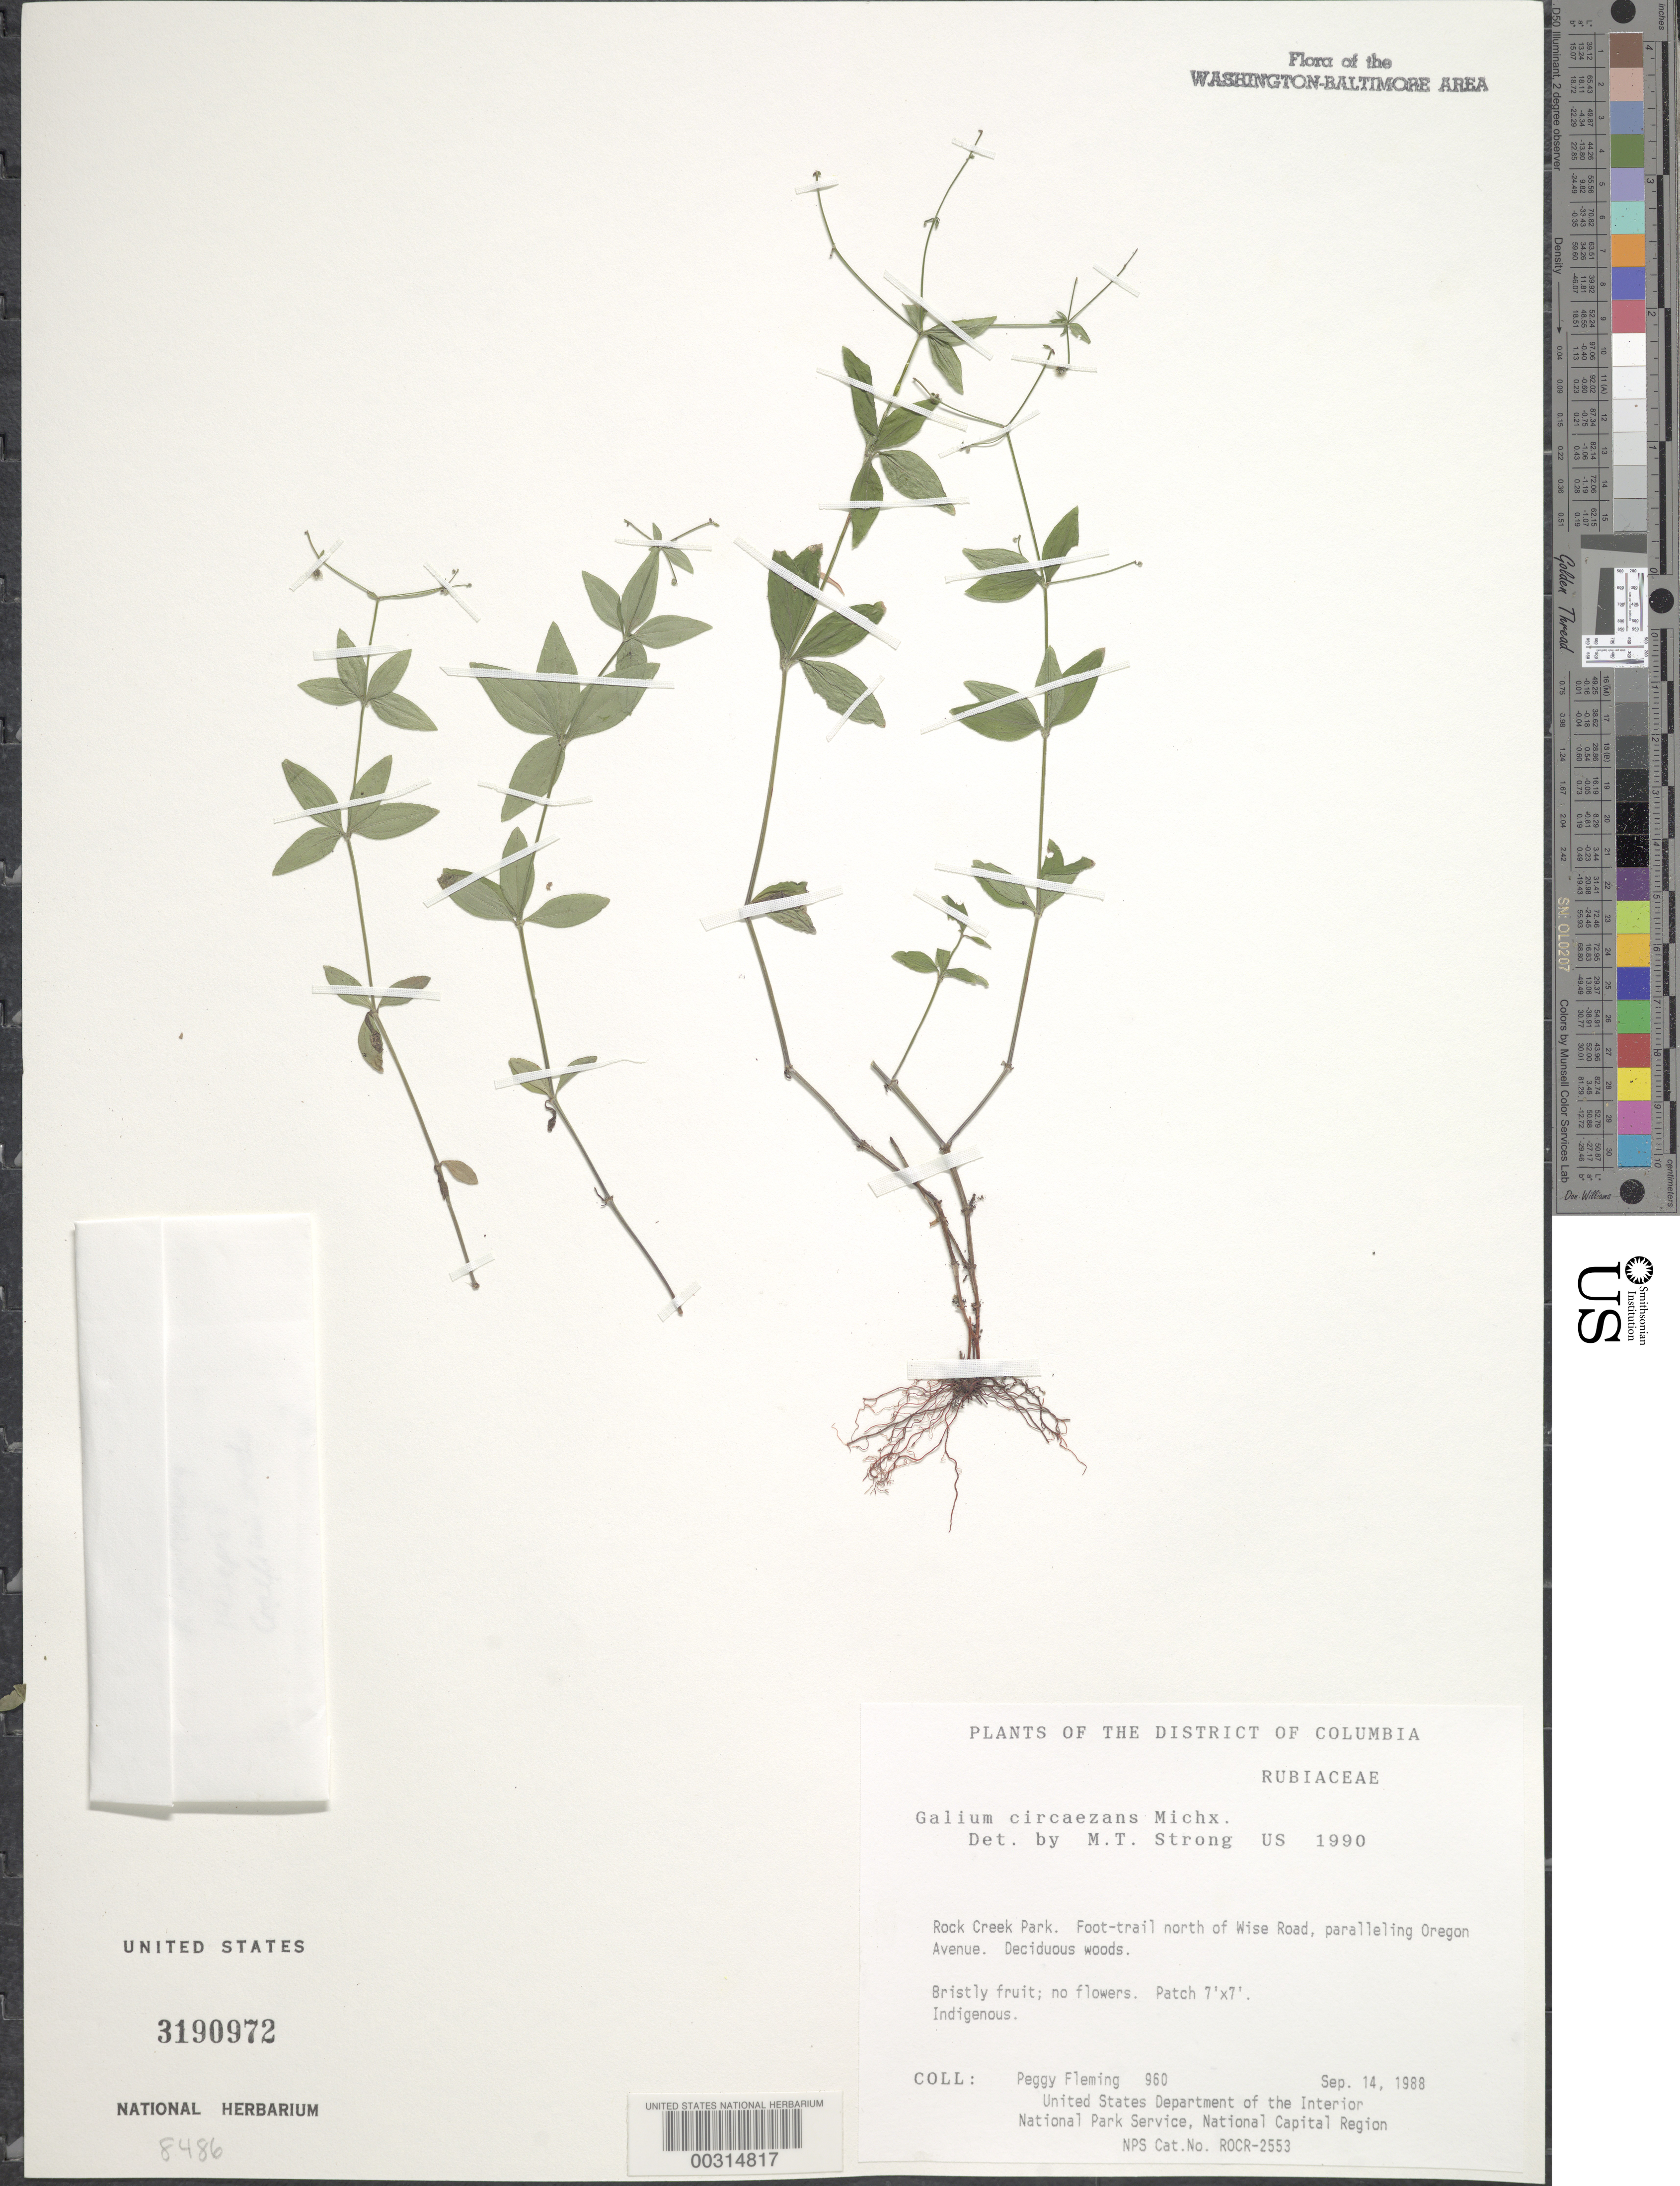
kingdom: Plantae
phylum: Tracheophyta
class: Magnoliopsida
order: Gentianales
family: Rubiaceae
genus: Galium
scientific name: Galium circaezans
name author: Michx.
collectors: P. Fleming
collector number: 960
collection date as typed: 14 Sep 1988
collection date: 1988-09-14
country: United States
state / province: District of Columbia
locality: Rock Creek Park, N of Wise road, paralleling Oregon Ave Rock Creek Park and Vicinity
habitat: Deciduous woods, along foot trail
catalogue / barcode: US 3190972